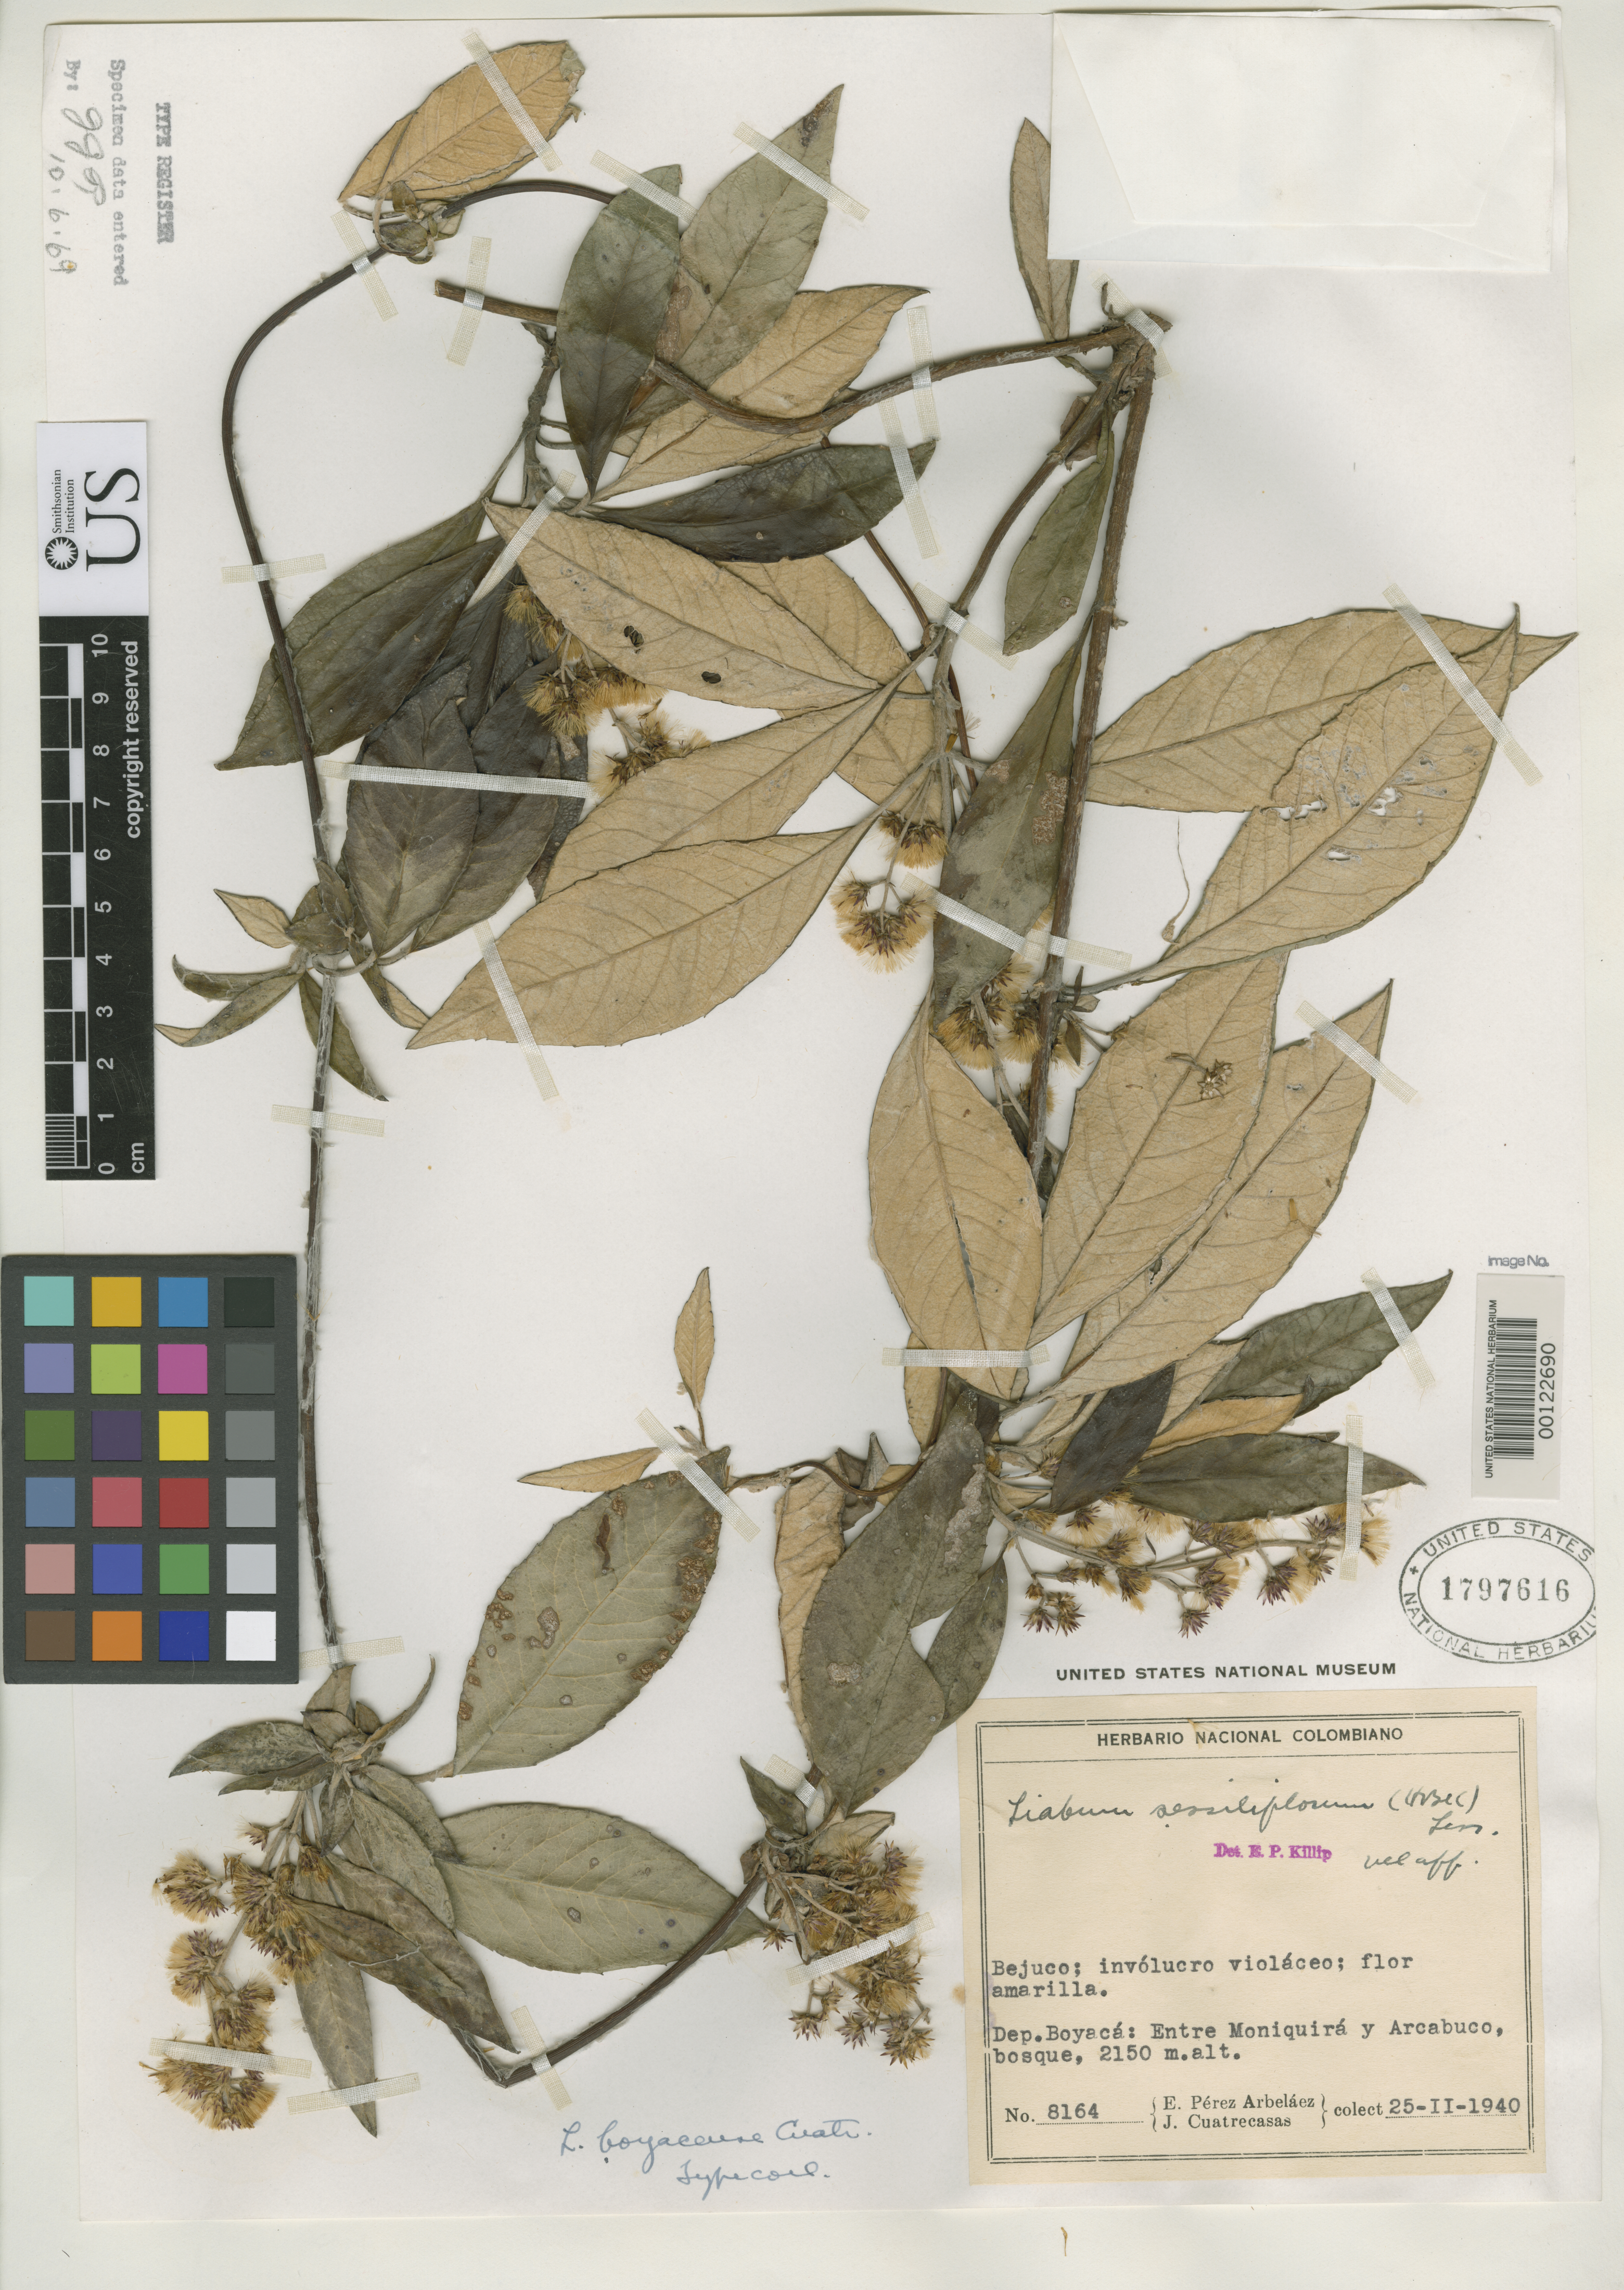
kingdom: Plantae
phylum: Tracheophyta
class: Magnoliopsida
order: Asterales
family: Asteraceae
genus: Liabum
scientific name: Liabum boyacense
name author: Cuatrec.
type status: Isotype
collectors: E. Pérez Arbeláez & J. Cuatrecasas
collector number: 8164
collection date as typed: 25 Nov 1940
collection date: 1940-11-25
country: Colombia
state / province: Boyacá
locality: Between Moniquira and Arcabuco.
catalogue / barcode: US 1797616